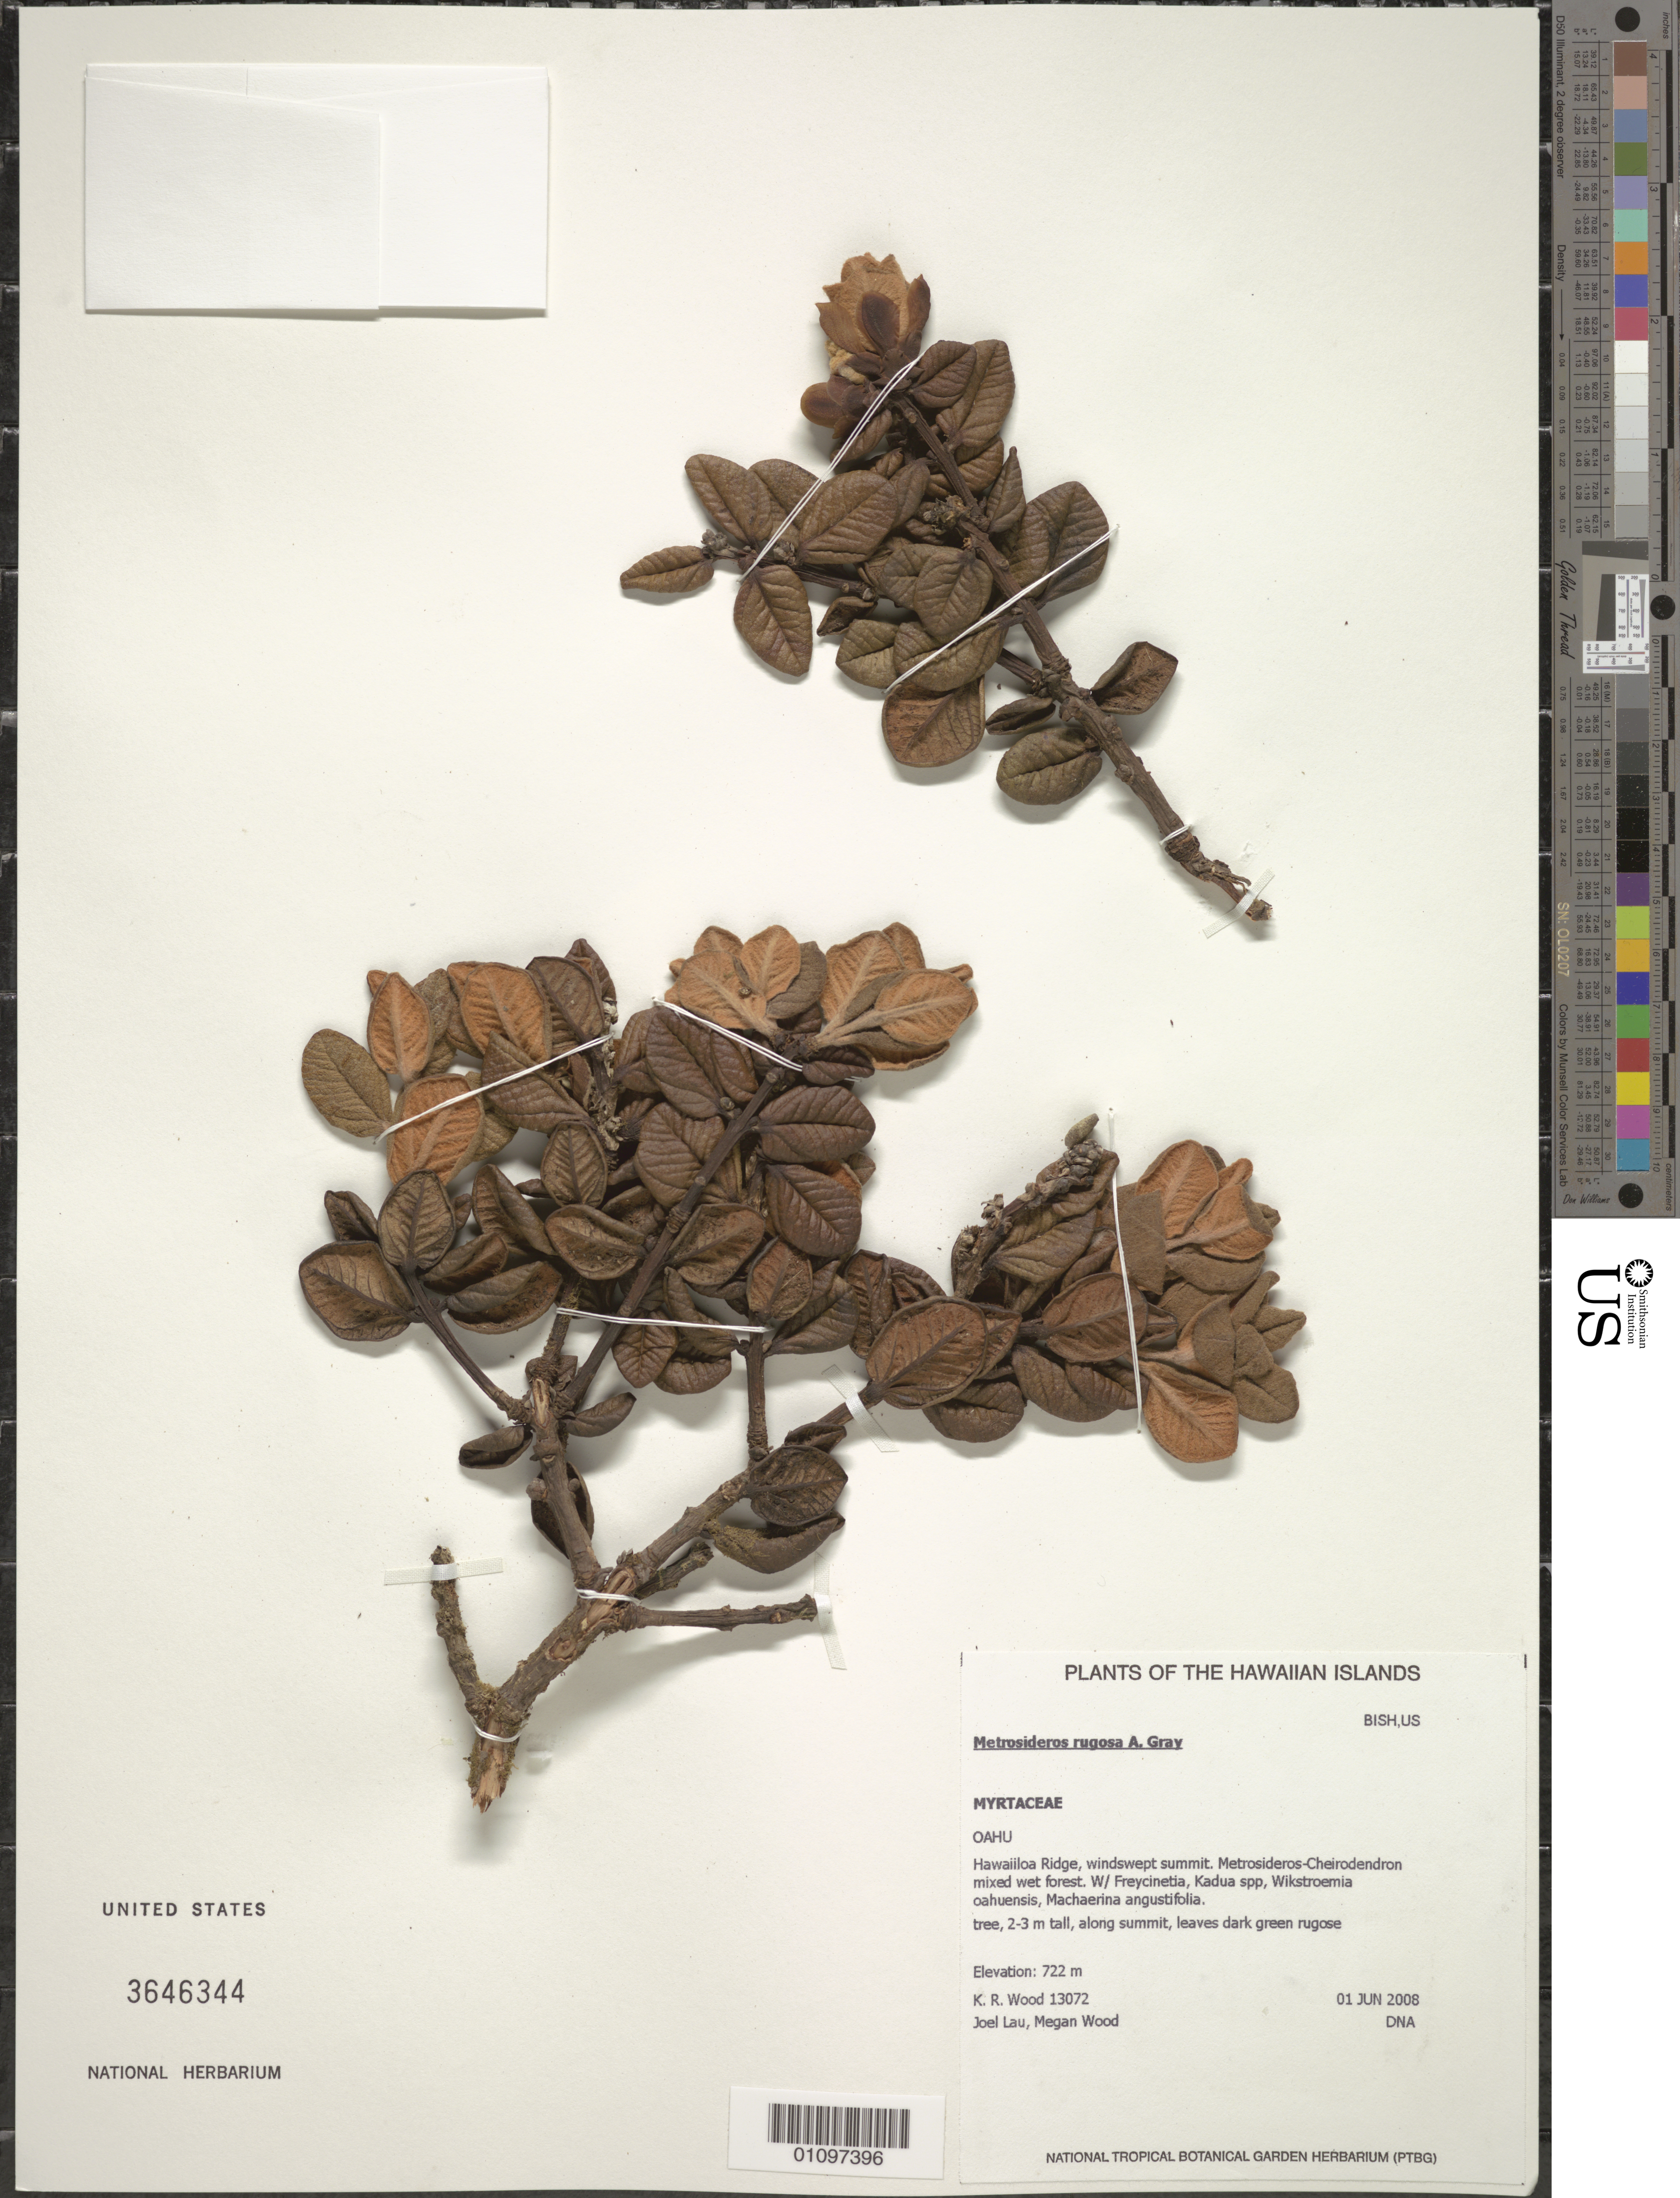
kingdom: Plantae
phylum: Tracheophyta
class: Magnoliopsida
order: Myrtales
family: Myrtaceae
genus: Metrosideros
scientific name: Metrosideros rugosa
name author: A. Gray in Wilkes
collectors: K. R. Wood, J. Lau & M. Wood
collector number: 13077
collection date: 2008-06-01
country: United States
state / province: Hawaii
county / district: Honolulu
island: Oahu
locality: Hawaiiloa Ridge, windswept summit.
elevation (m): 722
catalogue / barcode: US 3646344